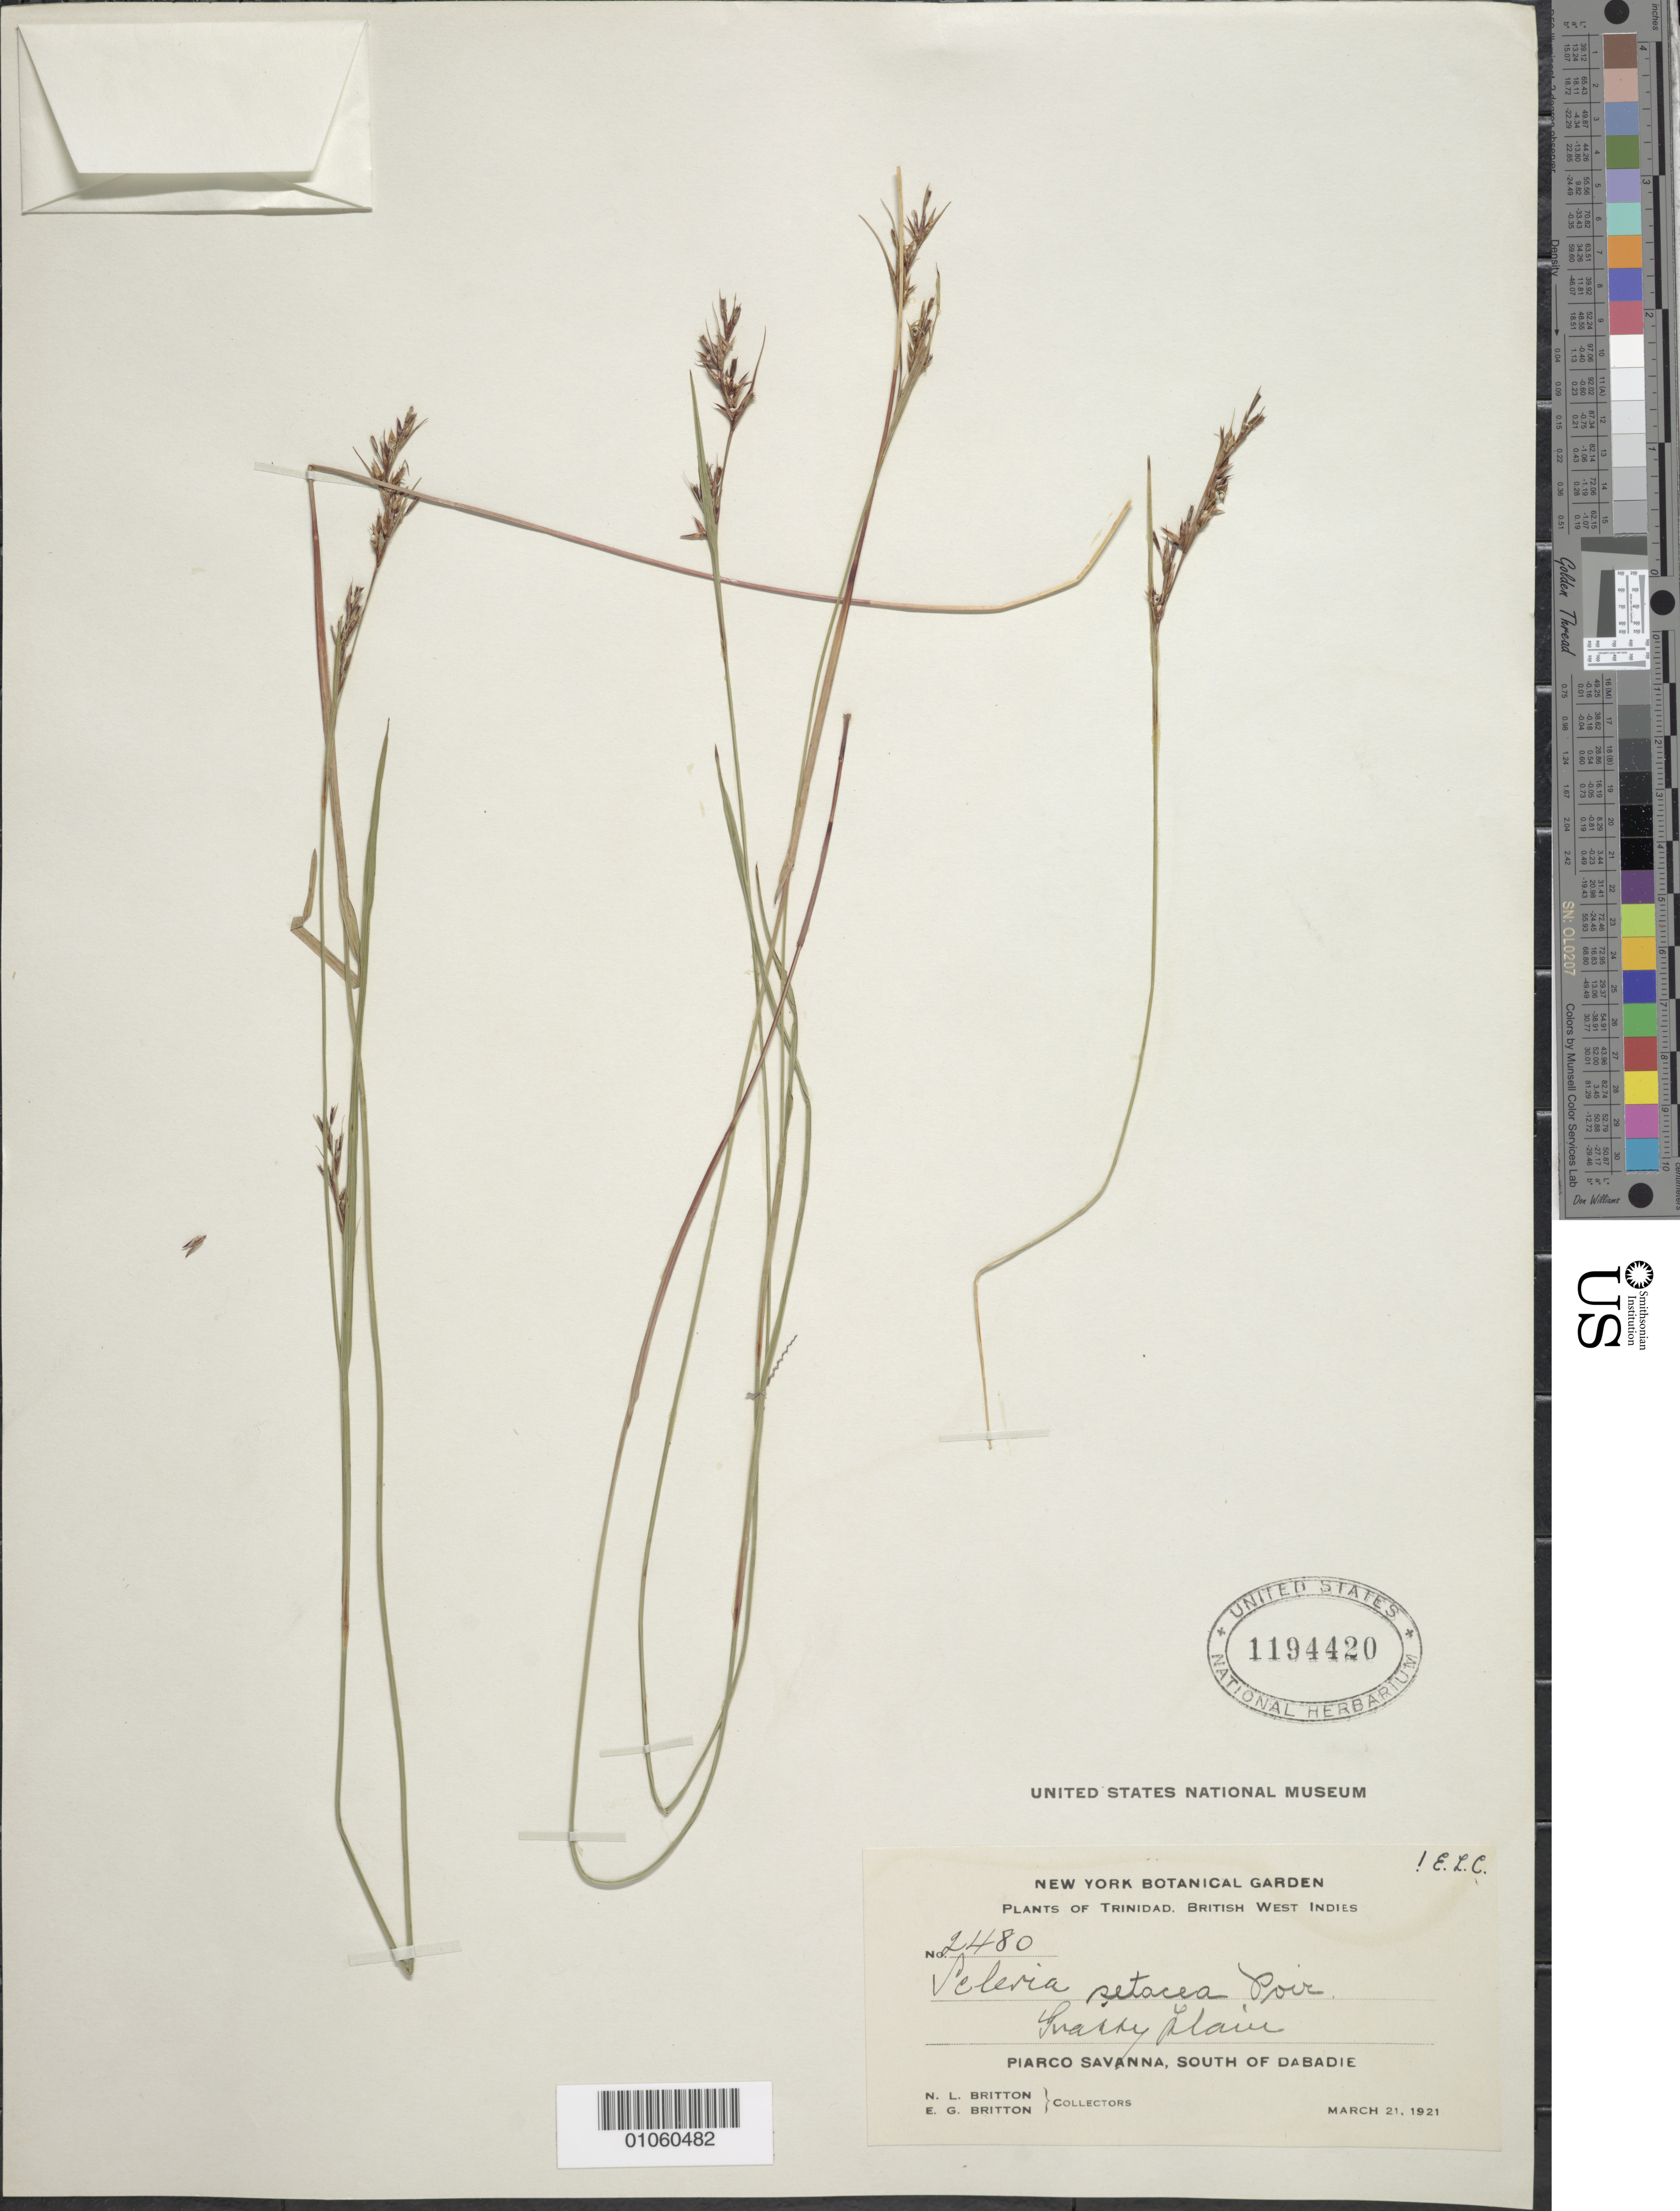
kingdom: Plantae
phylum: Tracheophyta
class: Liliopsida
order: Poales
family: Cyperaceae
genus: Scleria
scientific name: Scleria muehlenbergii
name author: Steud.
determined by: Strong, Mark T., (BOT), Smithsonian Institution - National Museum of Natural History (UNITED STATES)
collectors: N. Britton & E. G. Britton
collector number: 2480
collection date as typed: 21 Mar 1921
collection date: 1921-03-21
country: Trinidad and Tobago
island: Trinidad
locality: Piarco Savanna, S of Dabadie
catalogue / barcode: US 1194420